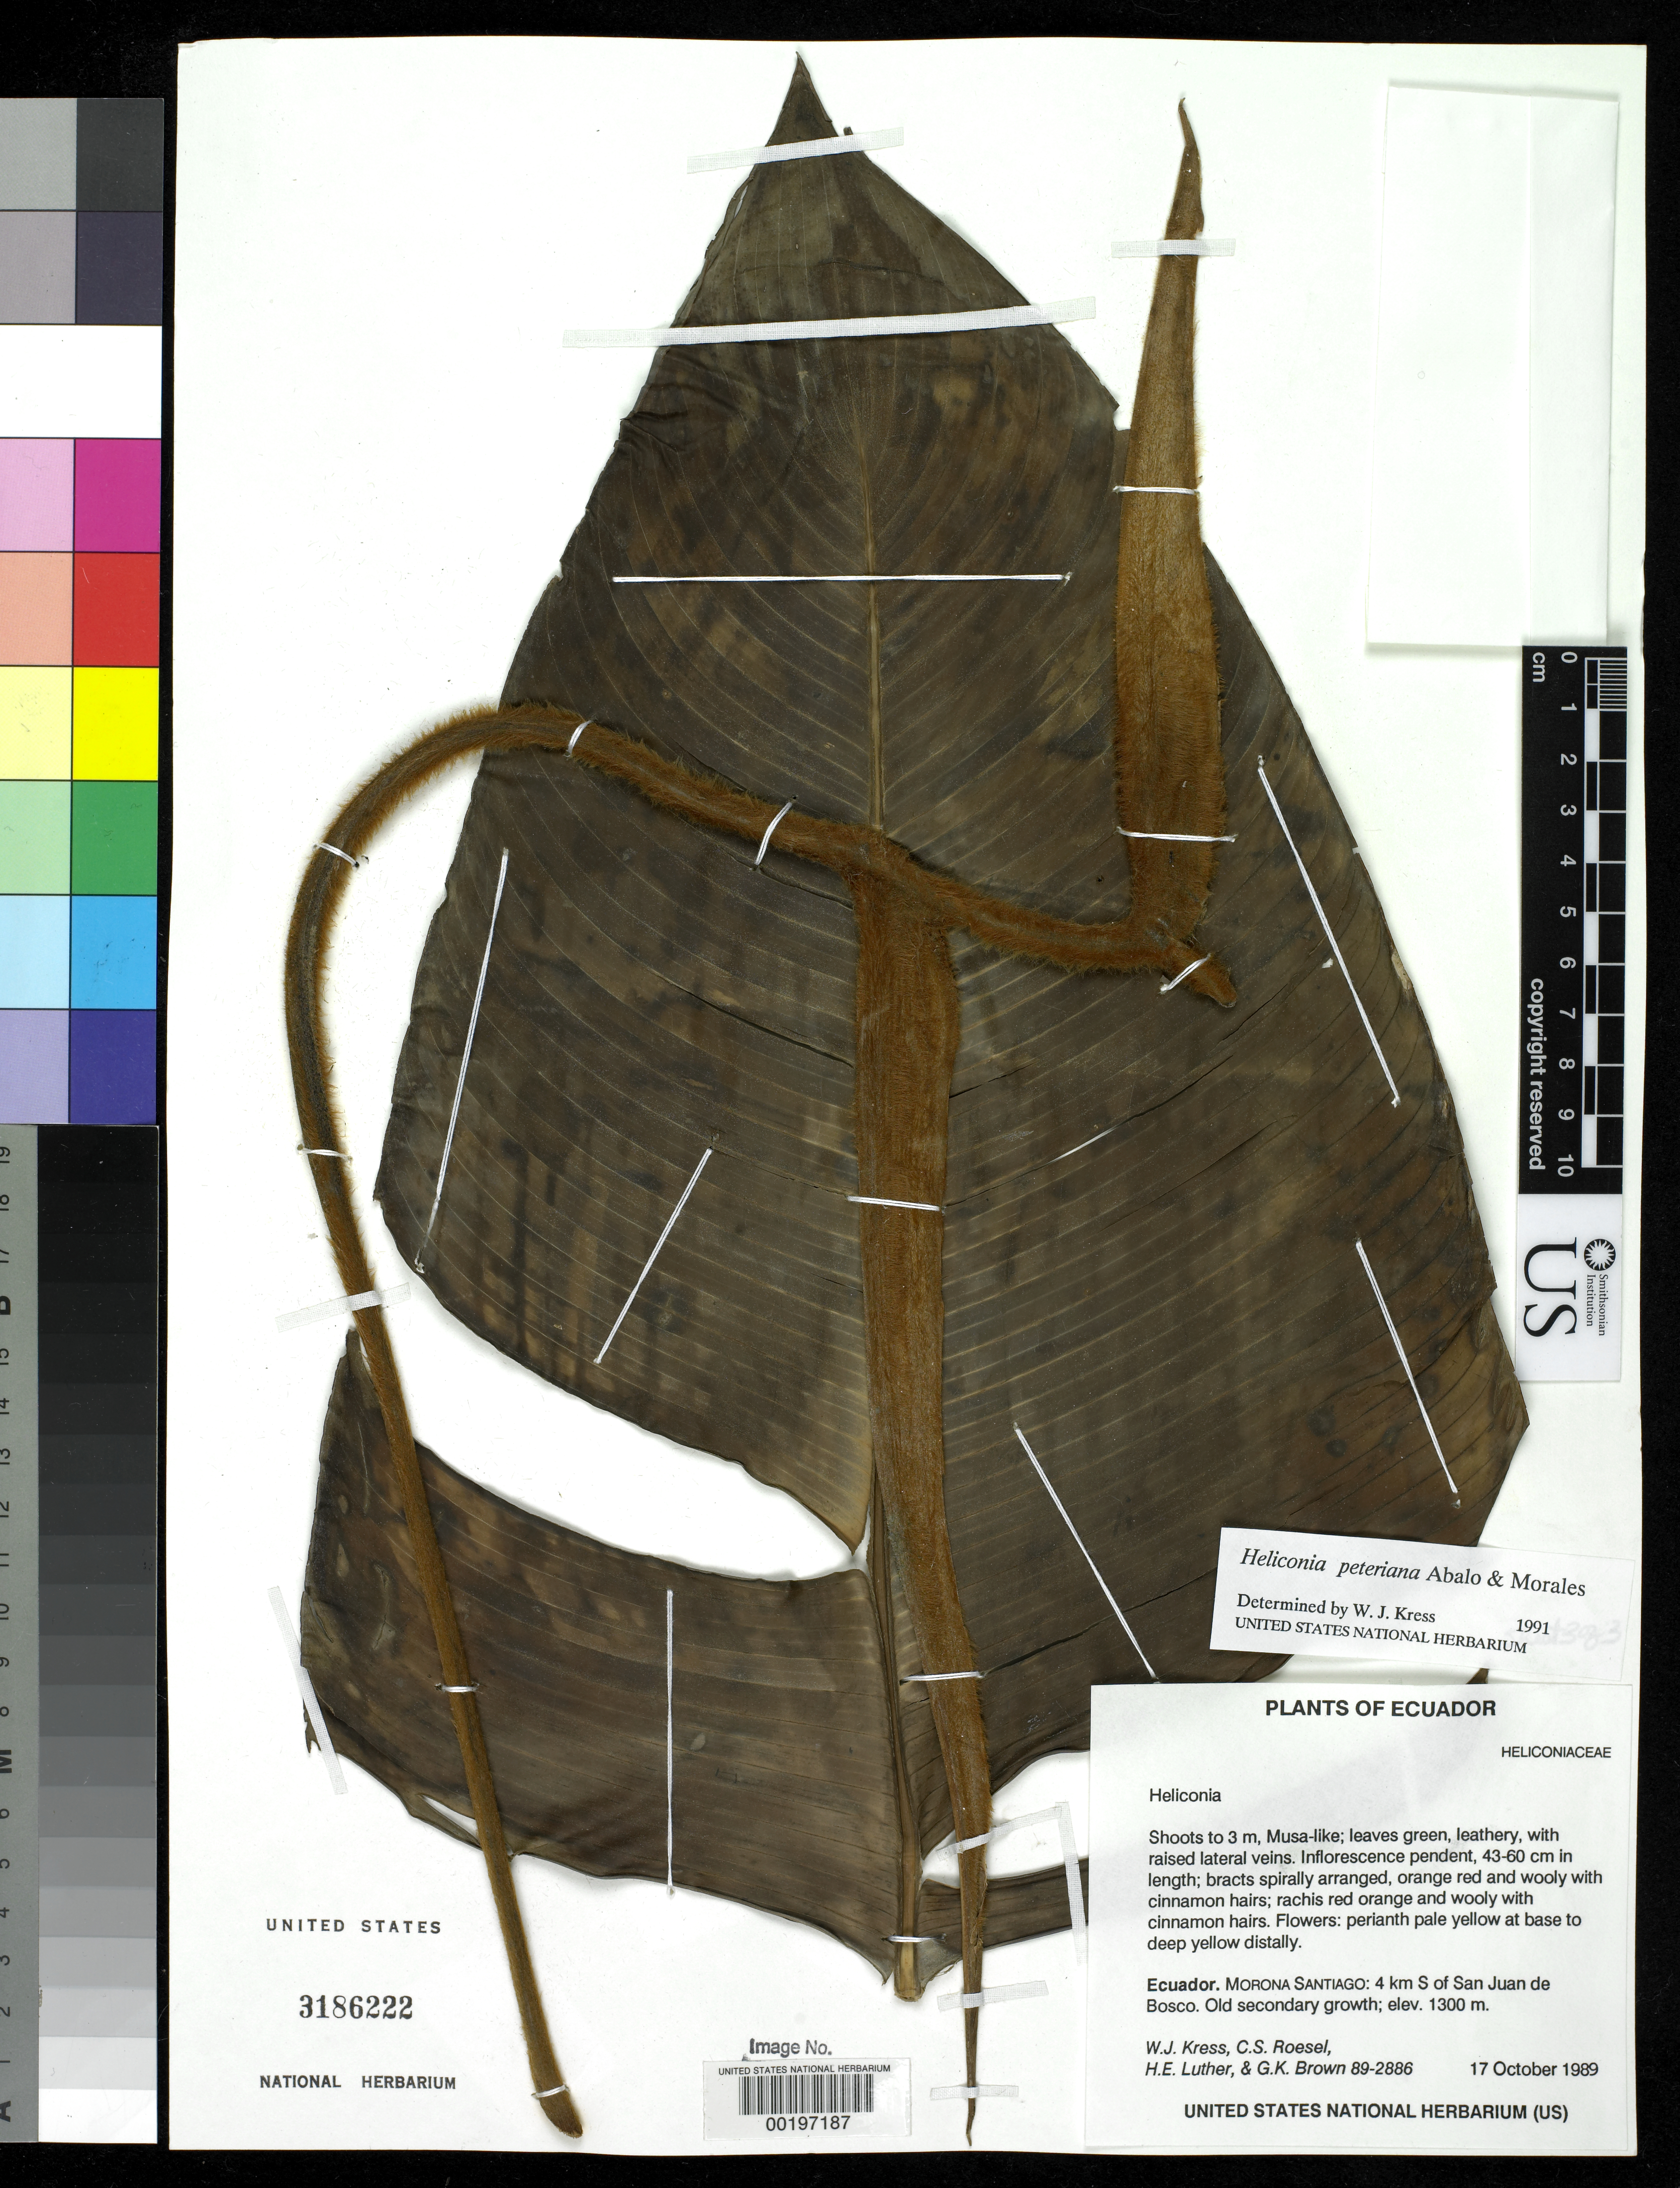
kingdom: Plantae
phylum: Tracheophyta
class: Liliopsida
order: Zingiberales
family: Heliconiaceae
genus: Heliconia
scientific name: Heliconia peteriana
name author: Abalo & G. Morales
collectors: W. J. Kress, C. S. Roesel, Harry E. Luther & G. K. Brown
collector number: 89-2886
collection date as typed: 17 Oct 1989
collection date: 1989-10-17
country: Ecuador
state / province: Morona-Santiago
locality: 4 km S of San Juan de bosco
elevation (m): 1300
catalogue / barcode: US 3186222